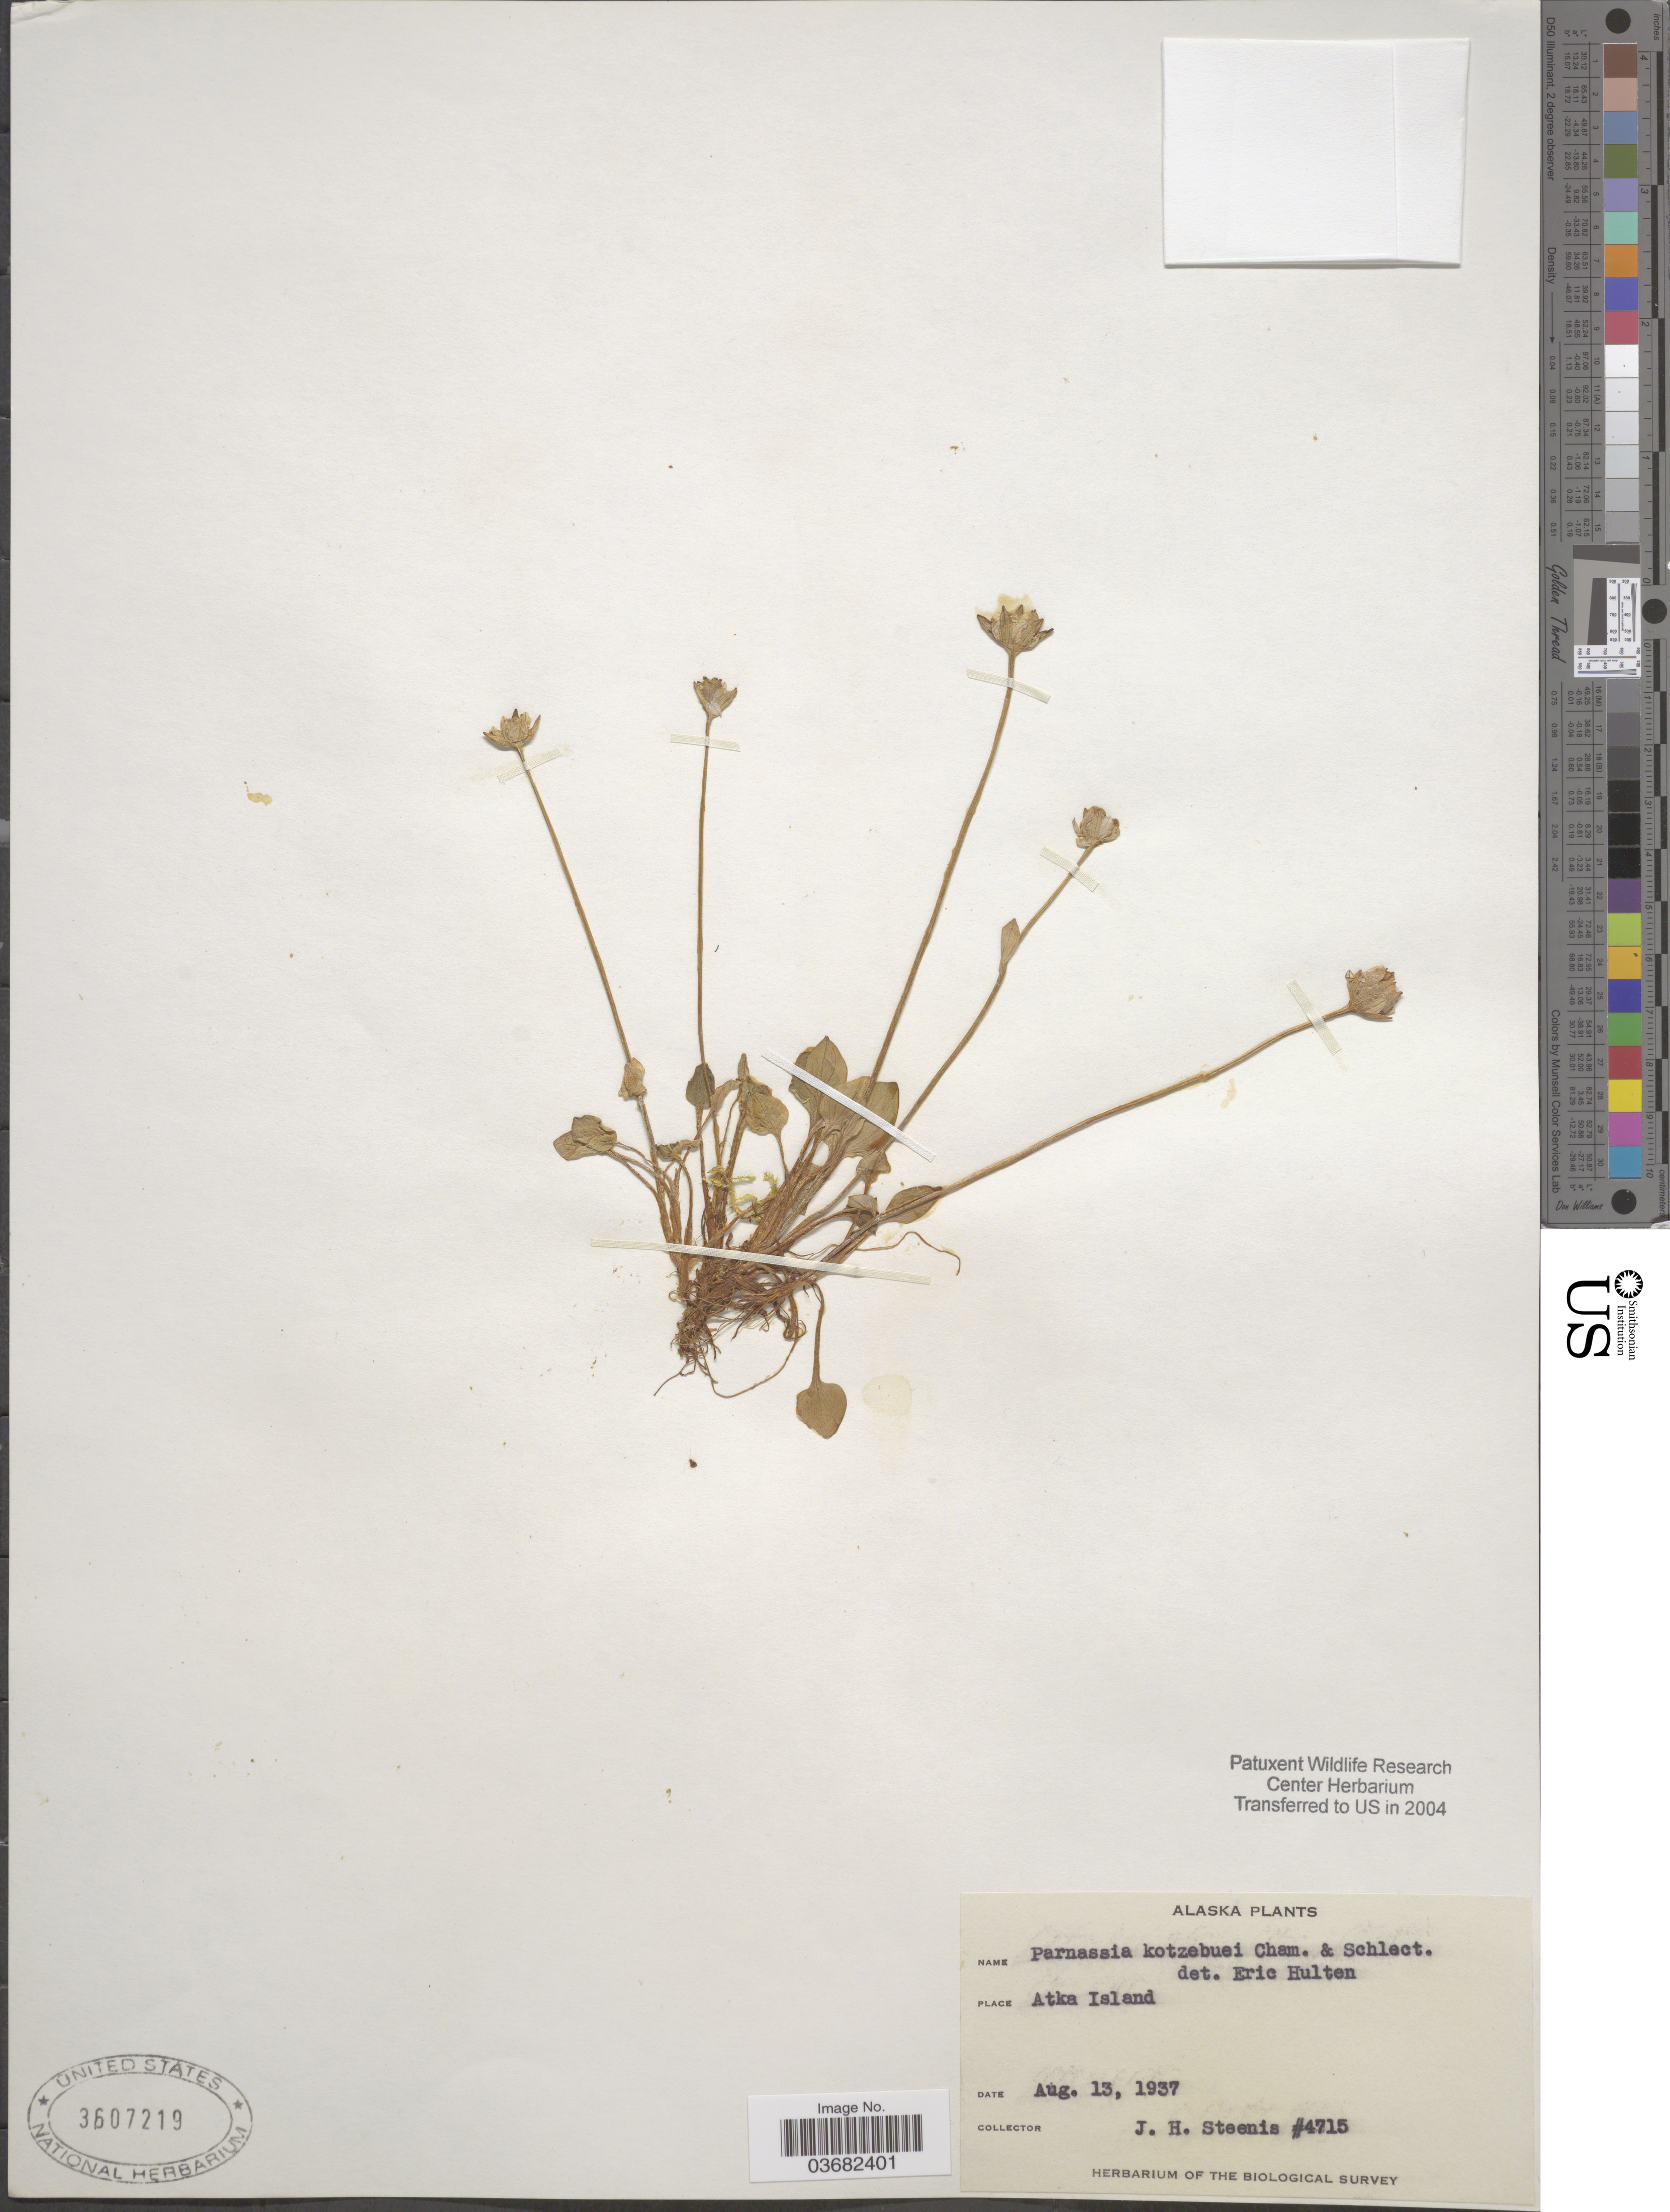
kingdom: Plantae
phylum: Tracheophyta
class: Magnoliopsida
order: Celastrales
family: Parnassiaceae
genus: Parnassia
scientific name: Parnassia kotzebuei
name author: Cham. ex Spreng.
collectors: J. H. Steenis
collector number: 4715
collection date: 1937-08-13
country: United States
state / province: Alaska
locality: Atka Island. The Biological Survey.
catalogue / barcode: US 3607219